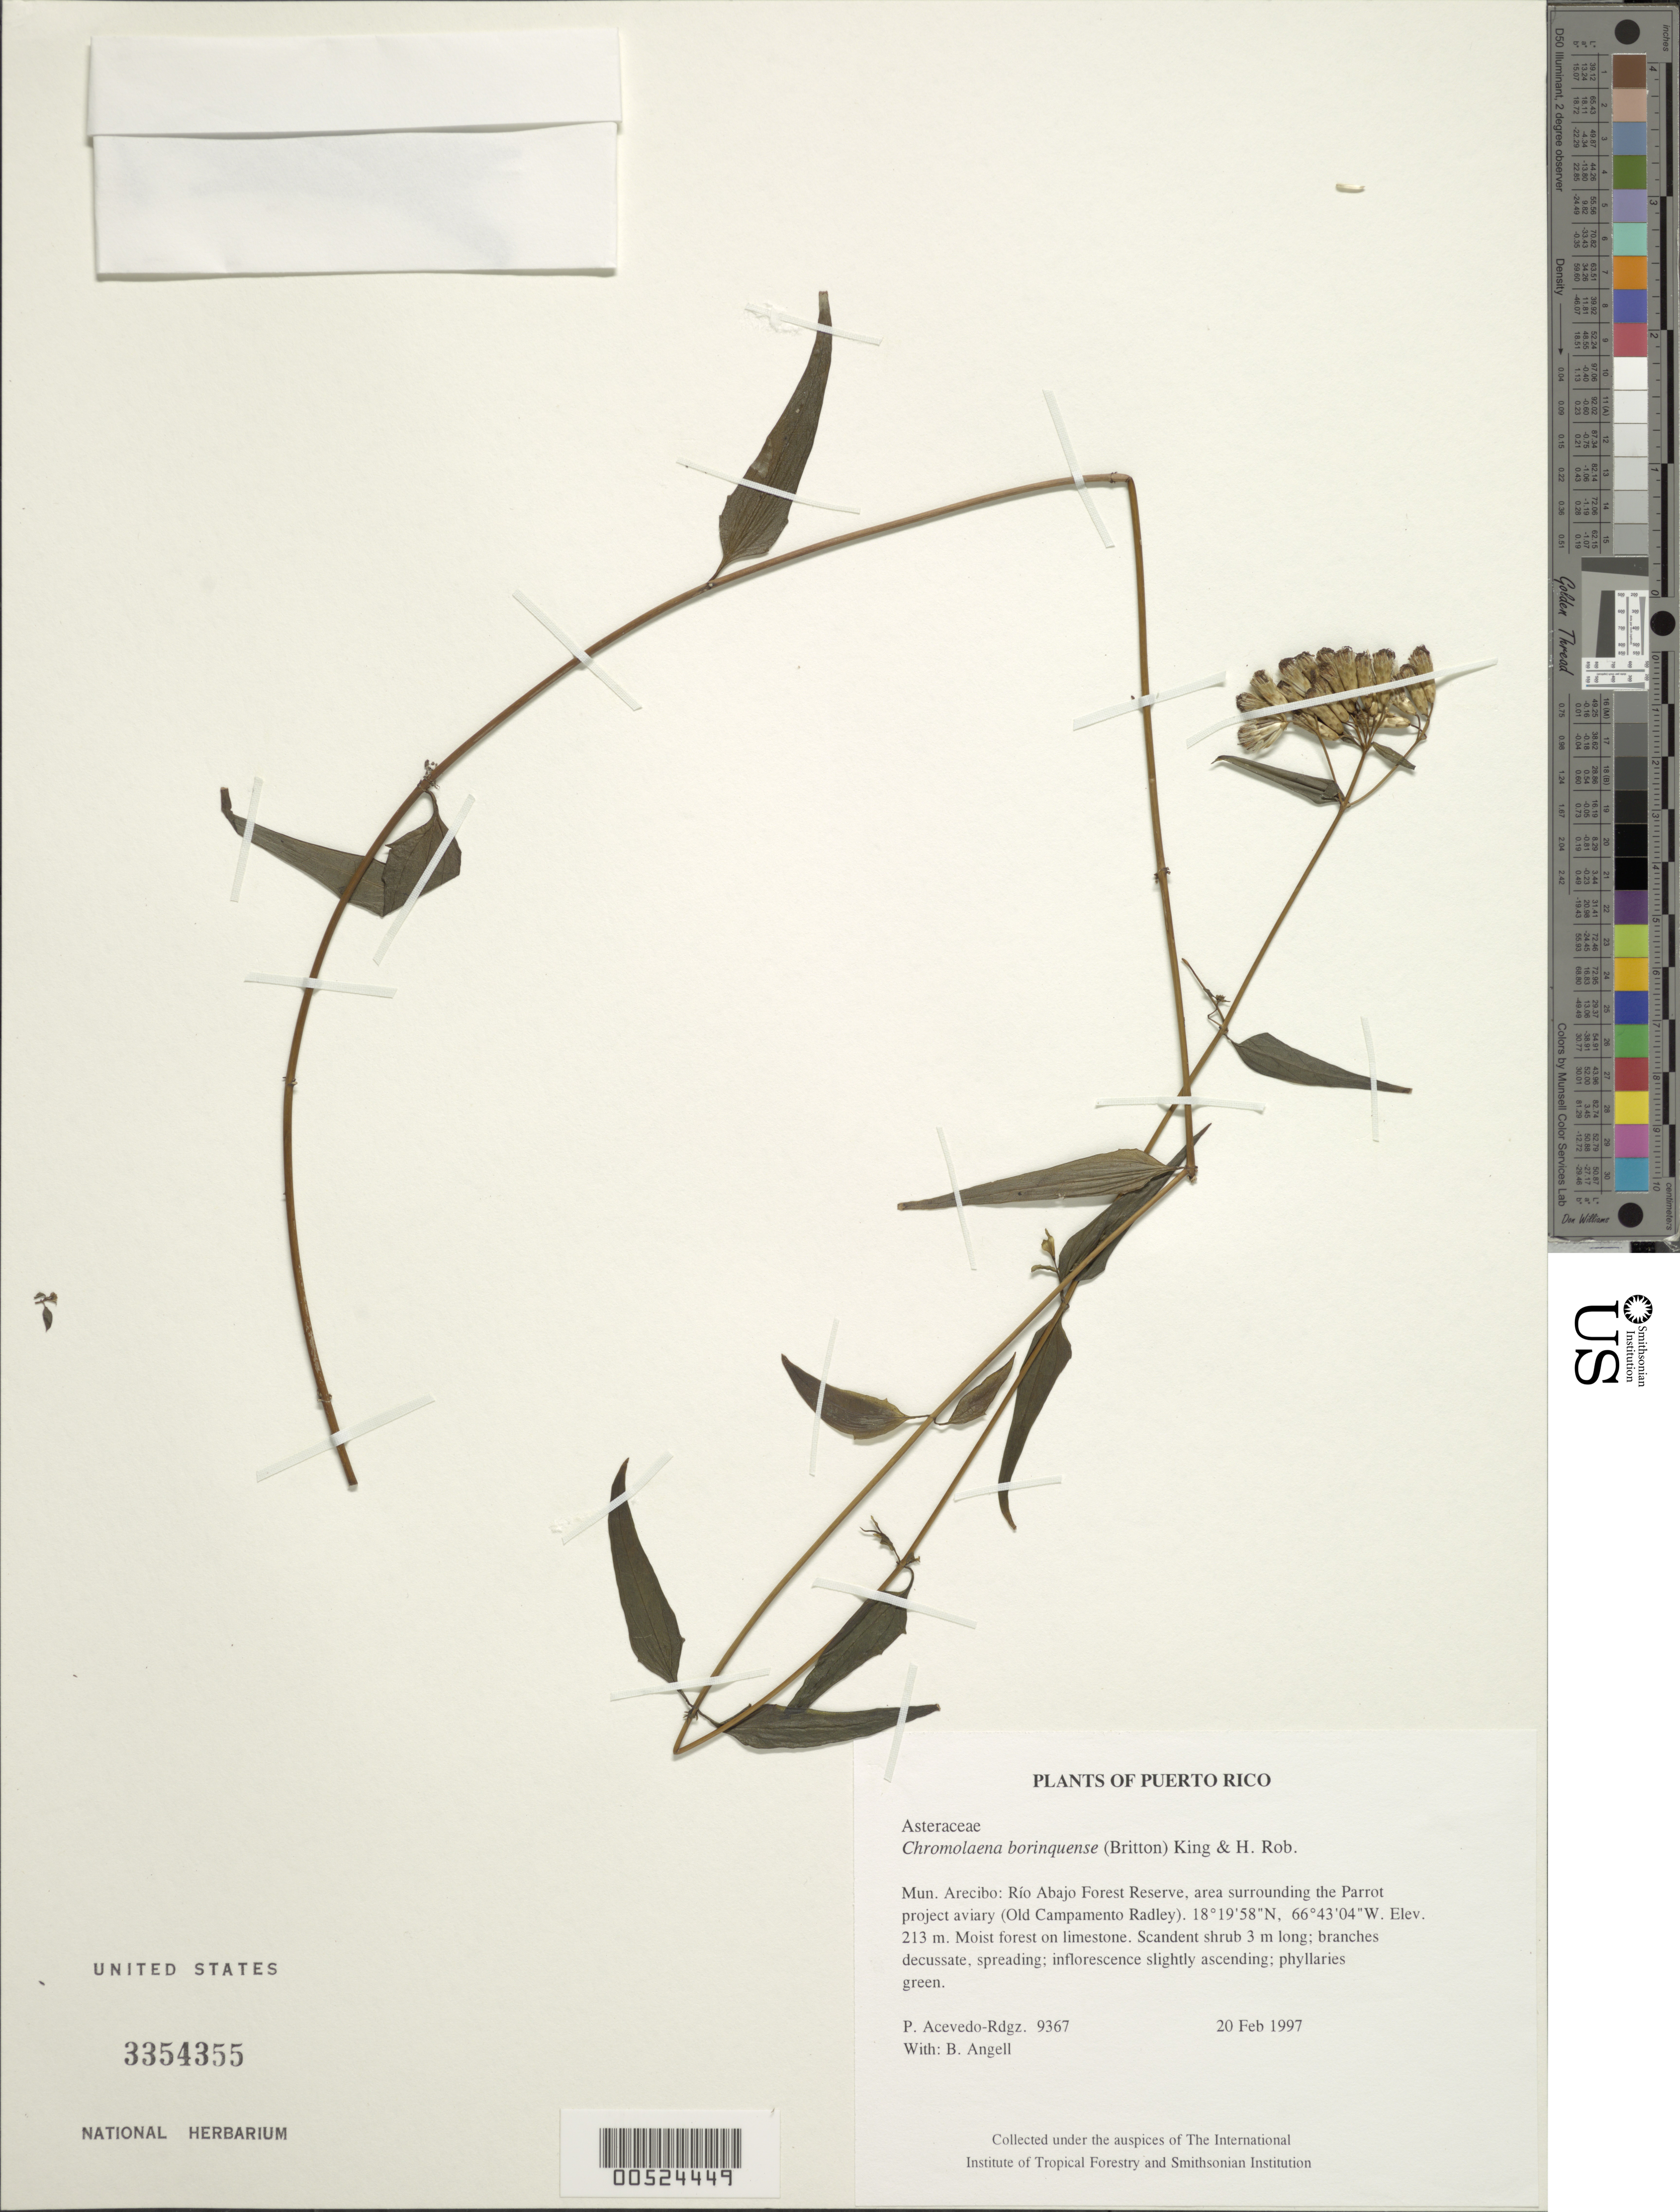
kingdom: Plantae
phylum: Tracheophyta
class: Magnoliopsida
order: Asterales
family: Asteraceae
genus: Chromolaena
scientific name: Chromolaena borinquensis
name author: (Britton) R.M. King & H. Rob.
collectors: P. Acevedo-Rodr. & Bobbi Angell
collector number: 9367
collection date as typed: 20 Feb 1997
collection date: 1997-02-20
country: Puerto Rico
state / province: Arecibo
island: Puerto Rico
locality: Arecibo; Río Abajo Forest Reserve, area surrounding the Parrot project aviary (Old Campamento Radley).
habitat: Moist forest on limestone.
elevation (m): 213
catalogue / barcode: US 3354355